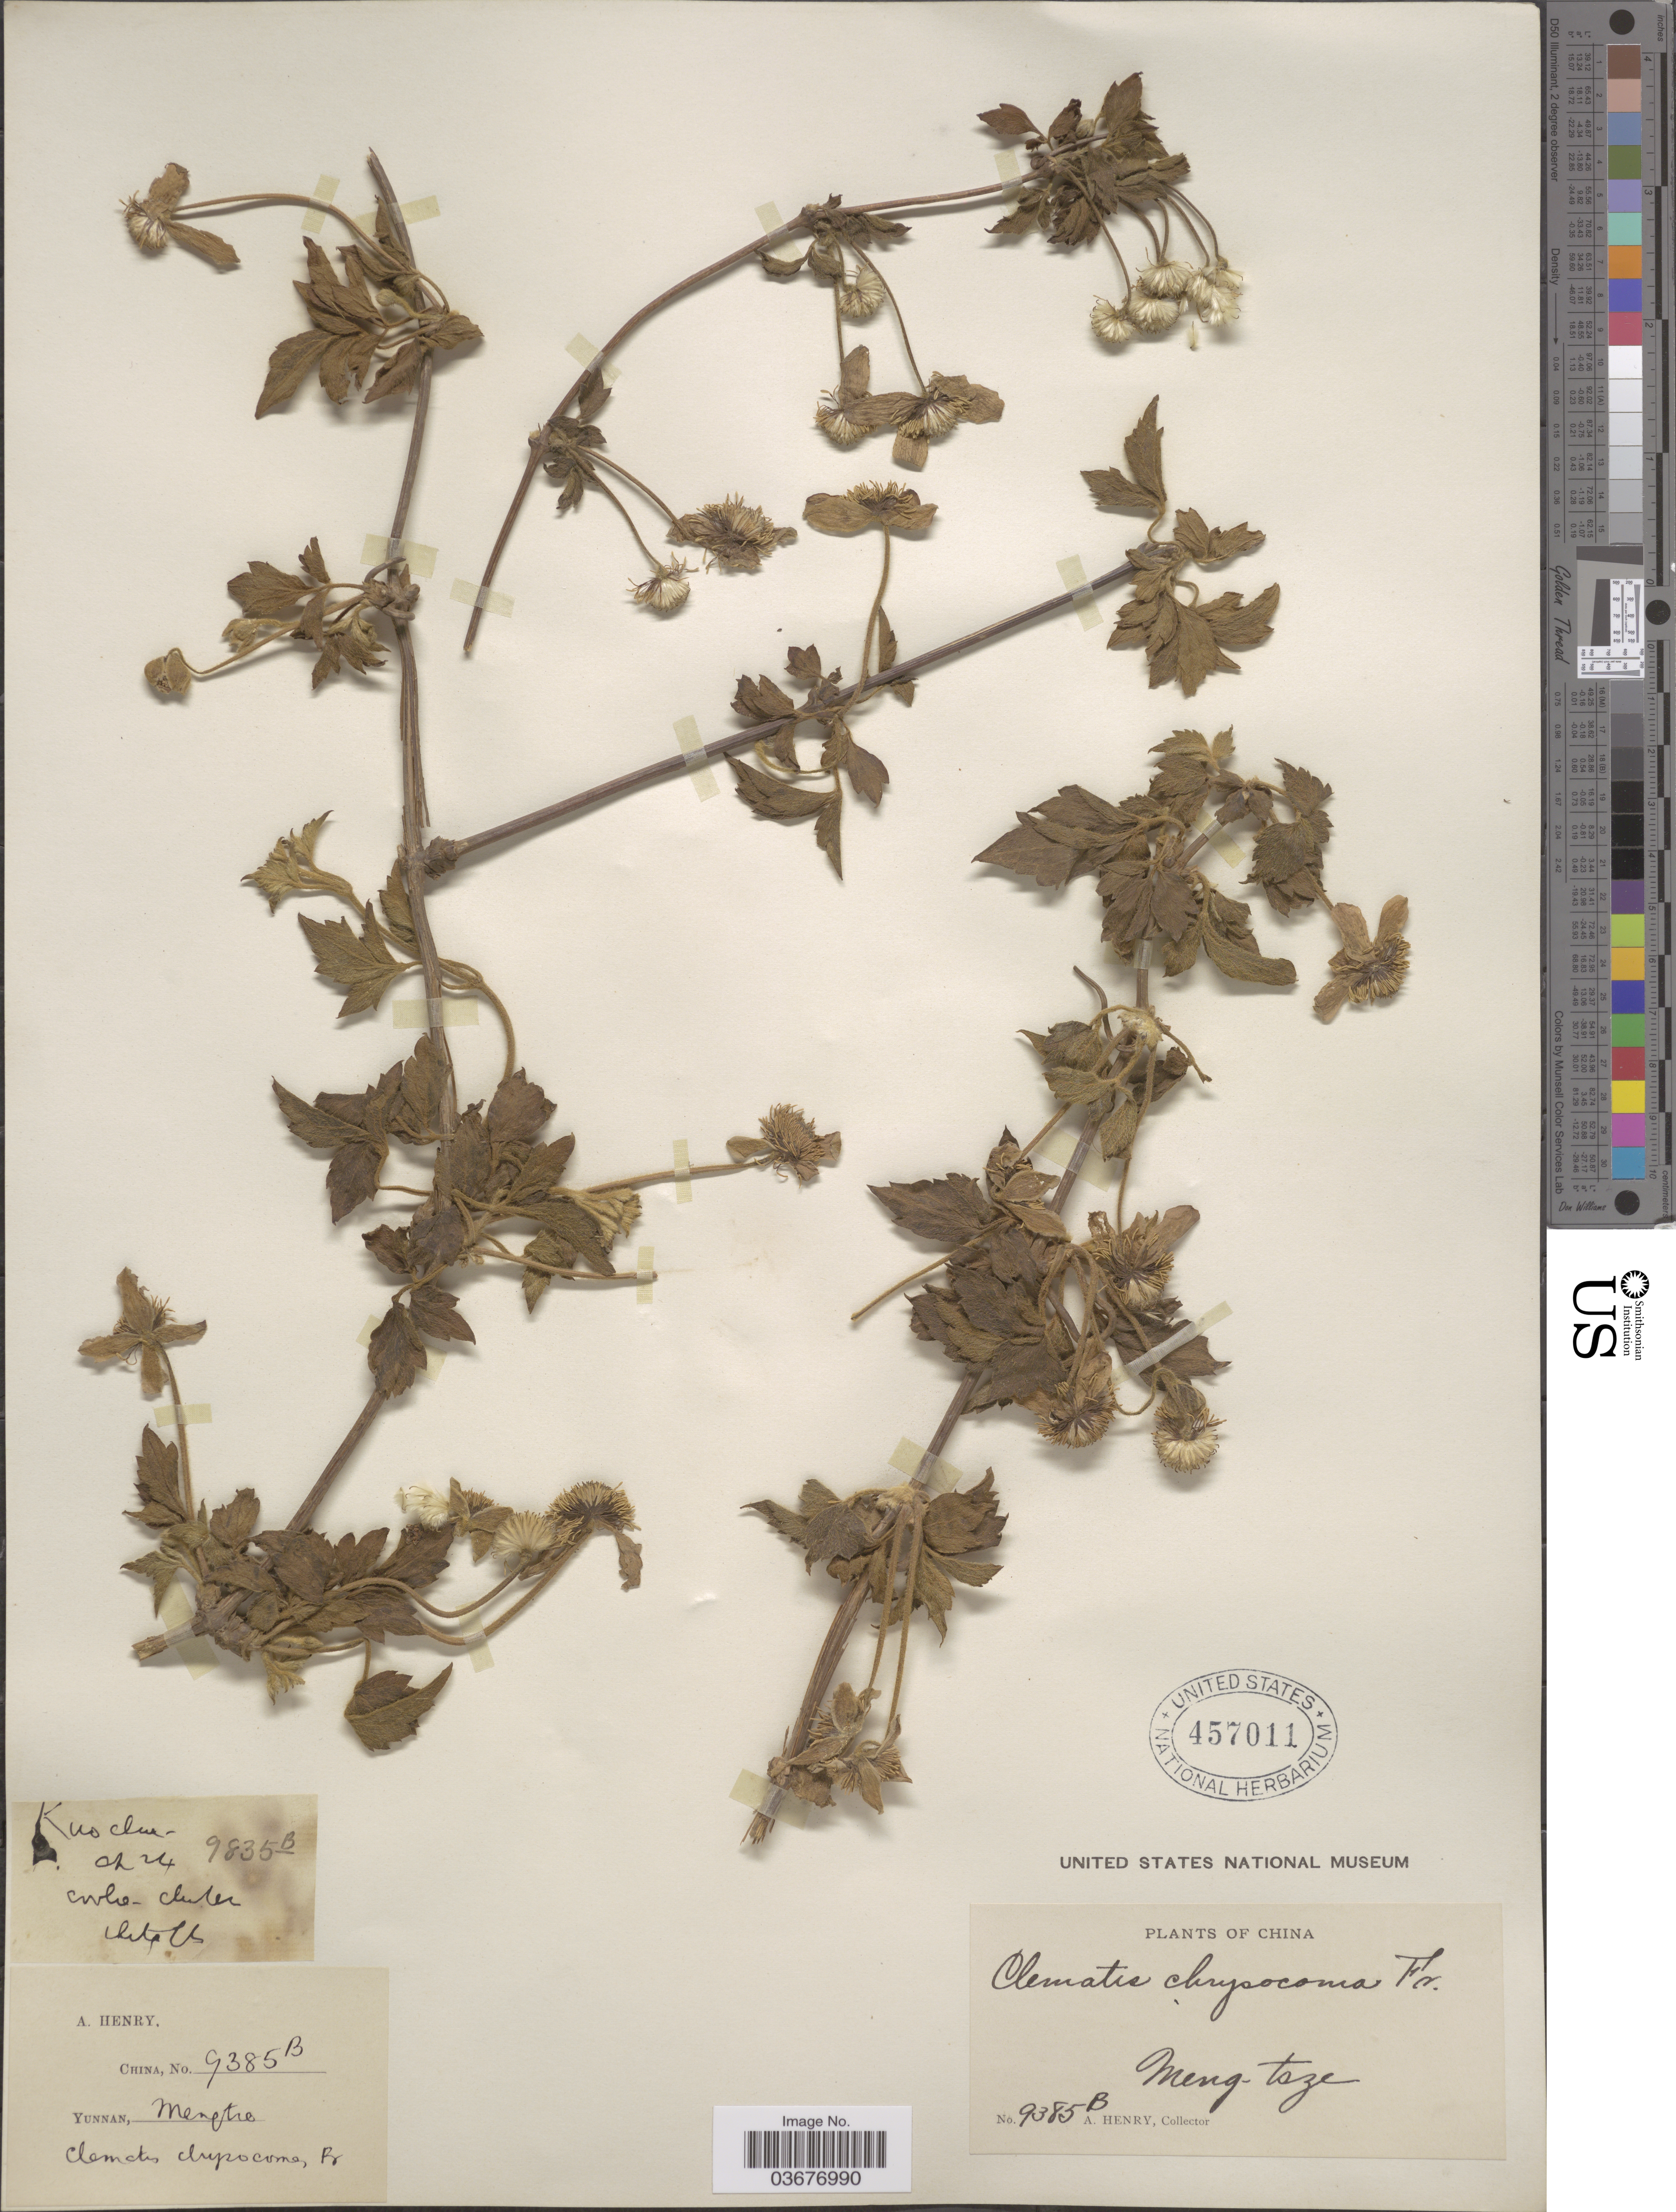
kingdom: Plantae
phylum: Tracheophyta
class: Magnoliopsida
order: Ranunculales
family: Ranunculaceae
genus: Clematis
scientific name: Clematis chrysocoma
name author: Franch.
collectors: A. Henry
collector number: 9385 B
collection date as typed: Transcribed d/m/y: /10/24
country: China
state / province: Yunnan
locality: Meng-tsze. Kuo chun.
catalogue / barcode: US 457011